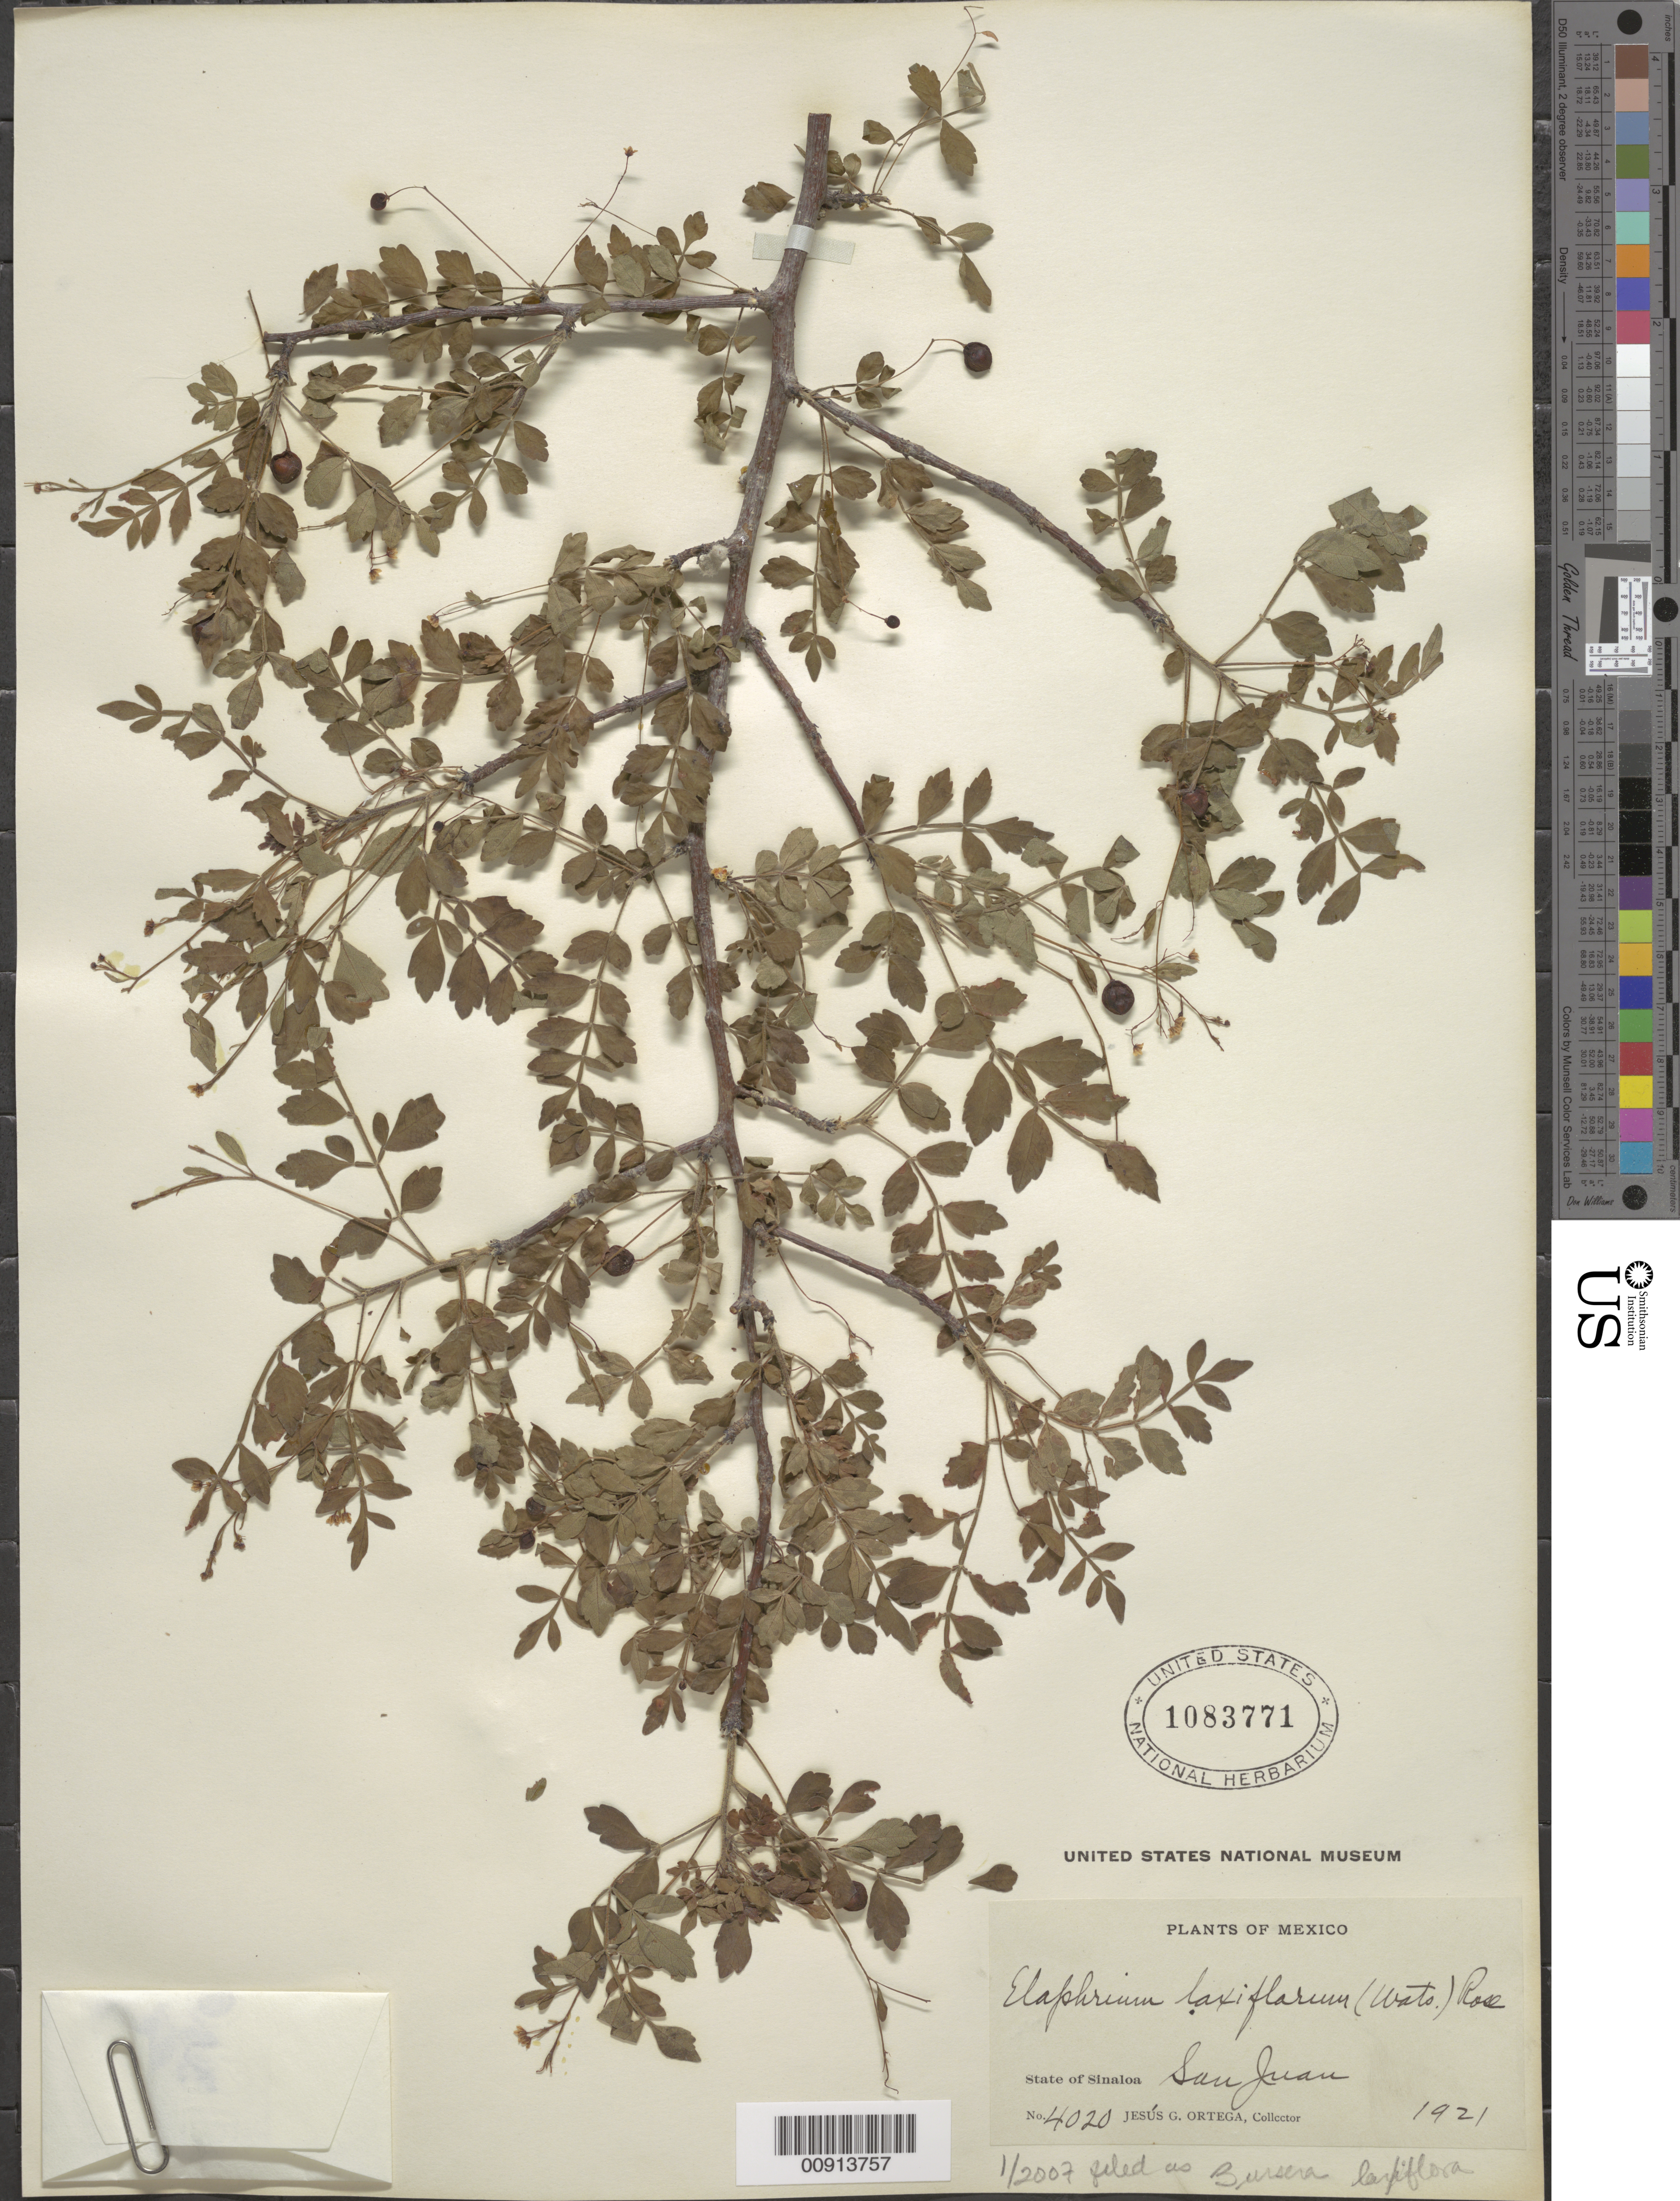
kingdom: Plantae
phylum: Tracheophyta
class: Magnoliopsida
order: Sapindales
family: Burseraceae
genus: Bursera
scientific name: Bursera laxiflora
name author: S. Watson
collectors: J. Ortega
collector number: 4020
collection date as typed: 1921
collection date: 1921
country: Mexico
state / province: Sinaloa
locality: State of Sinaloa: San Juan.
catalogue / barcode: US 1083771